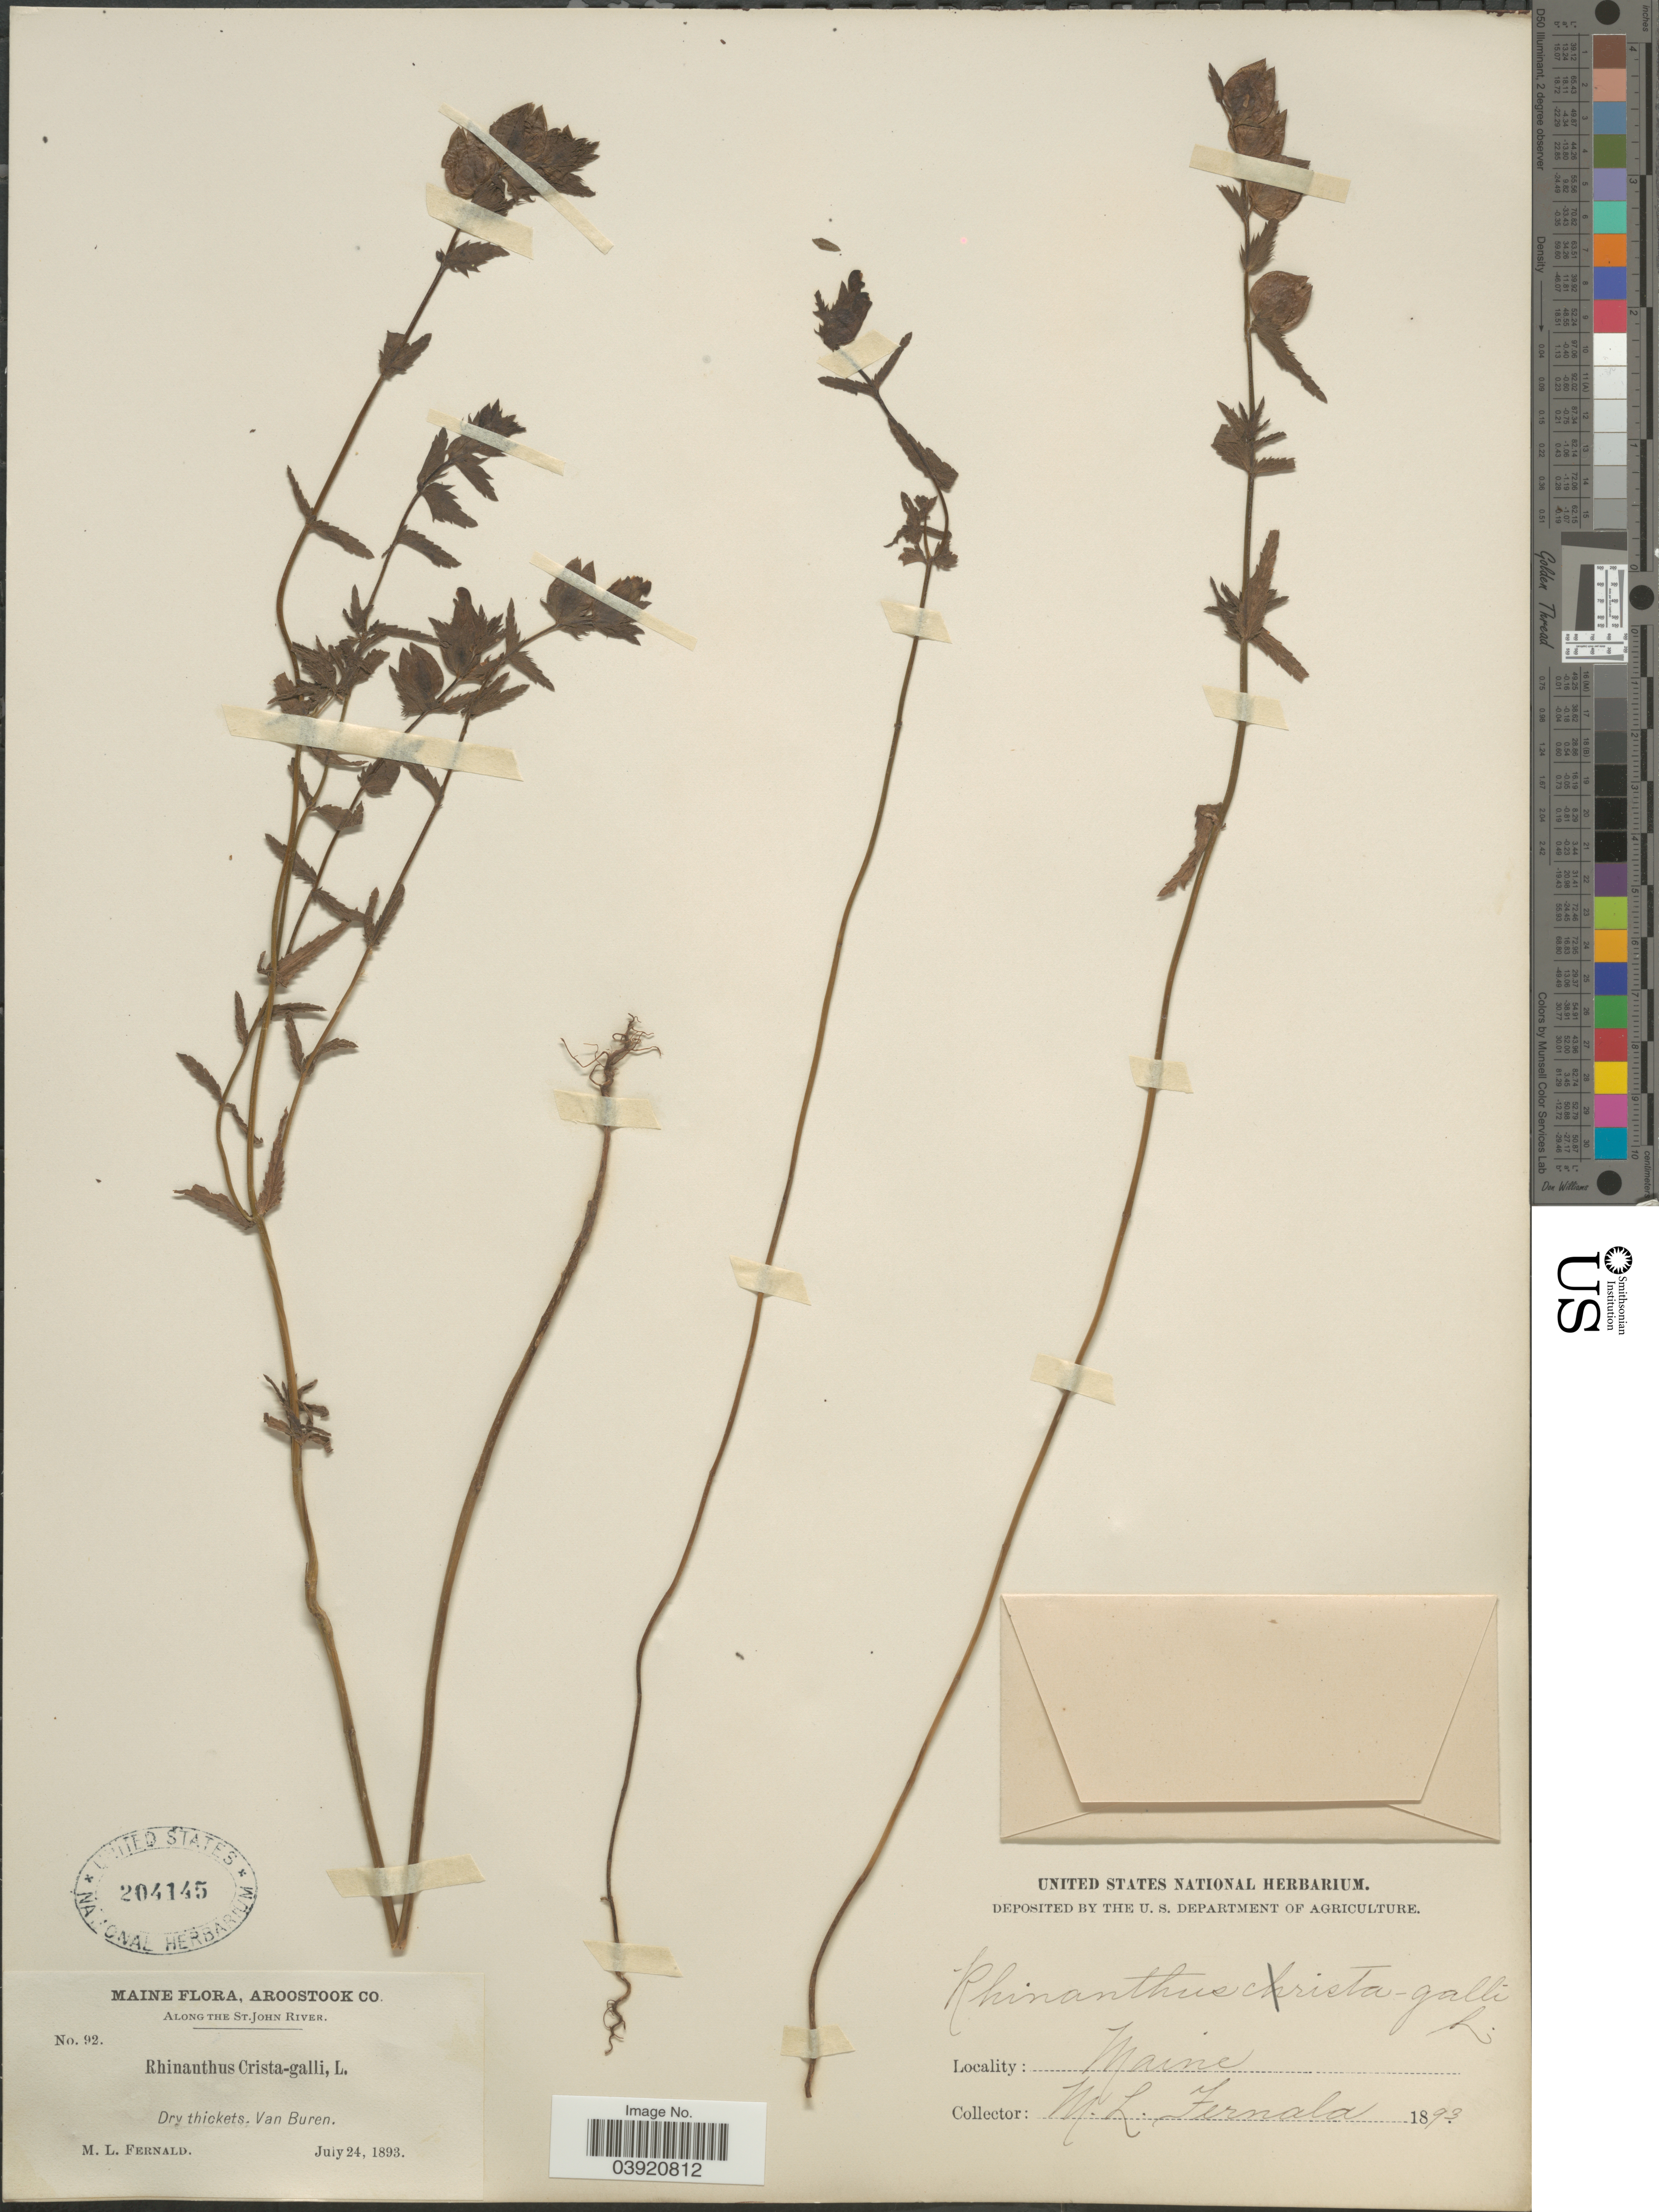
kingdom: Plantae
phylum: Tracheophyta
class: Magnoliopsida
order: Lamiales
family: Orobanchaceae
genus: Rhinanthus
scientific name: Rhinanthus crista-galli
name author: L.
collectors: M. L. Fernald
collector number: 92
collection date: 1893-07-24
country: United States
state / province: Maine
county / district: Aroostook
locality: Along the St. John River. Van Buren.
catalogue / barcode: US 204145